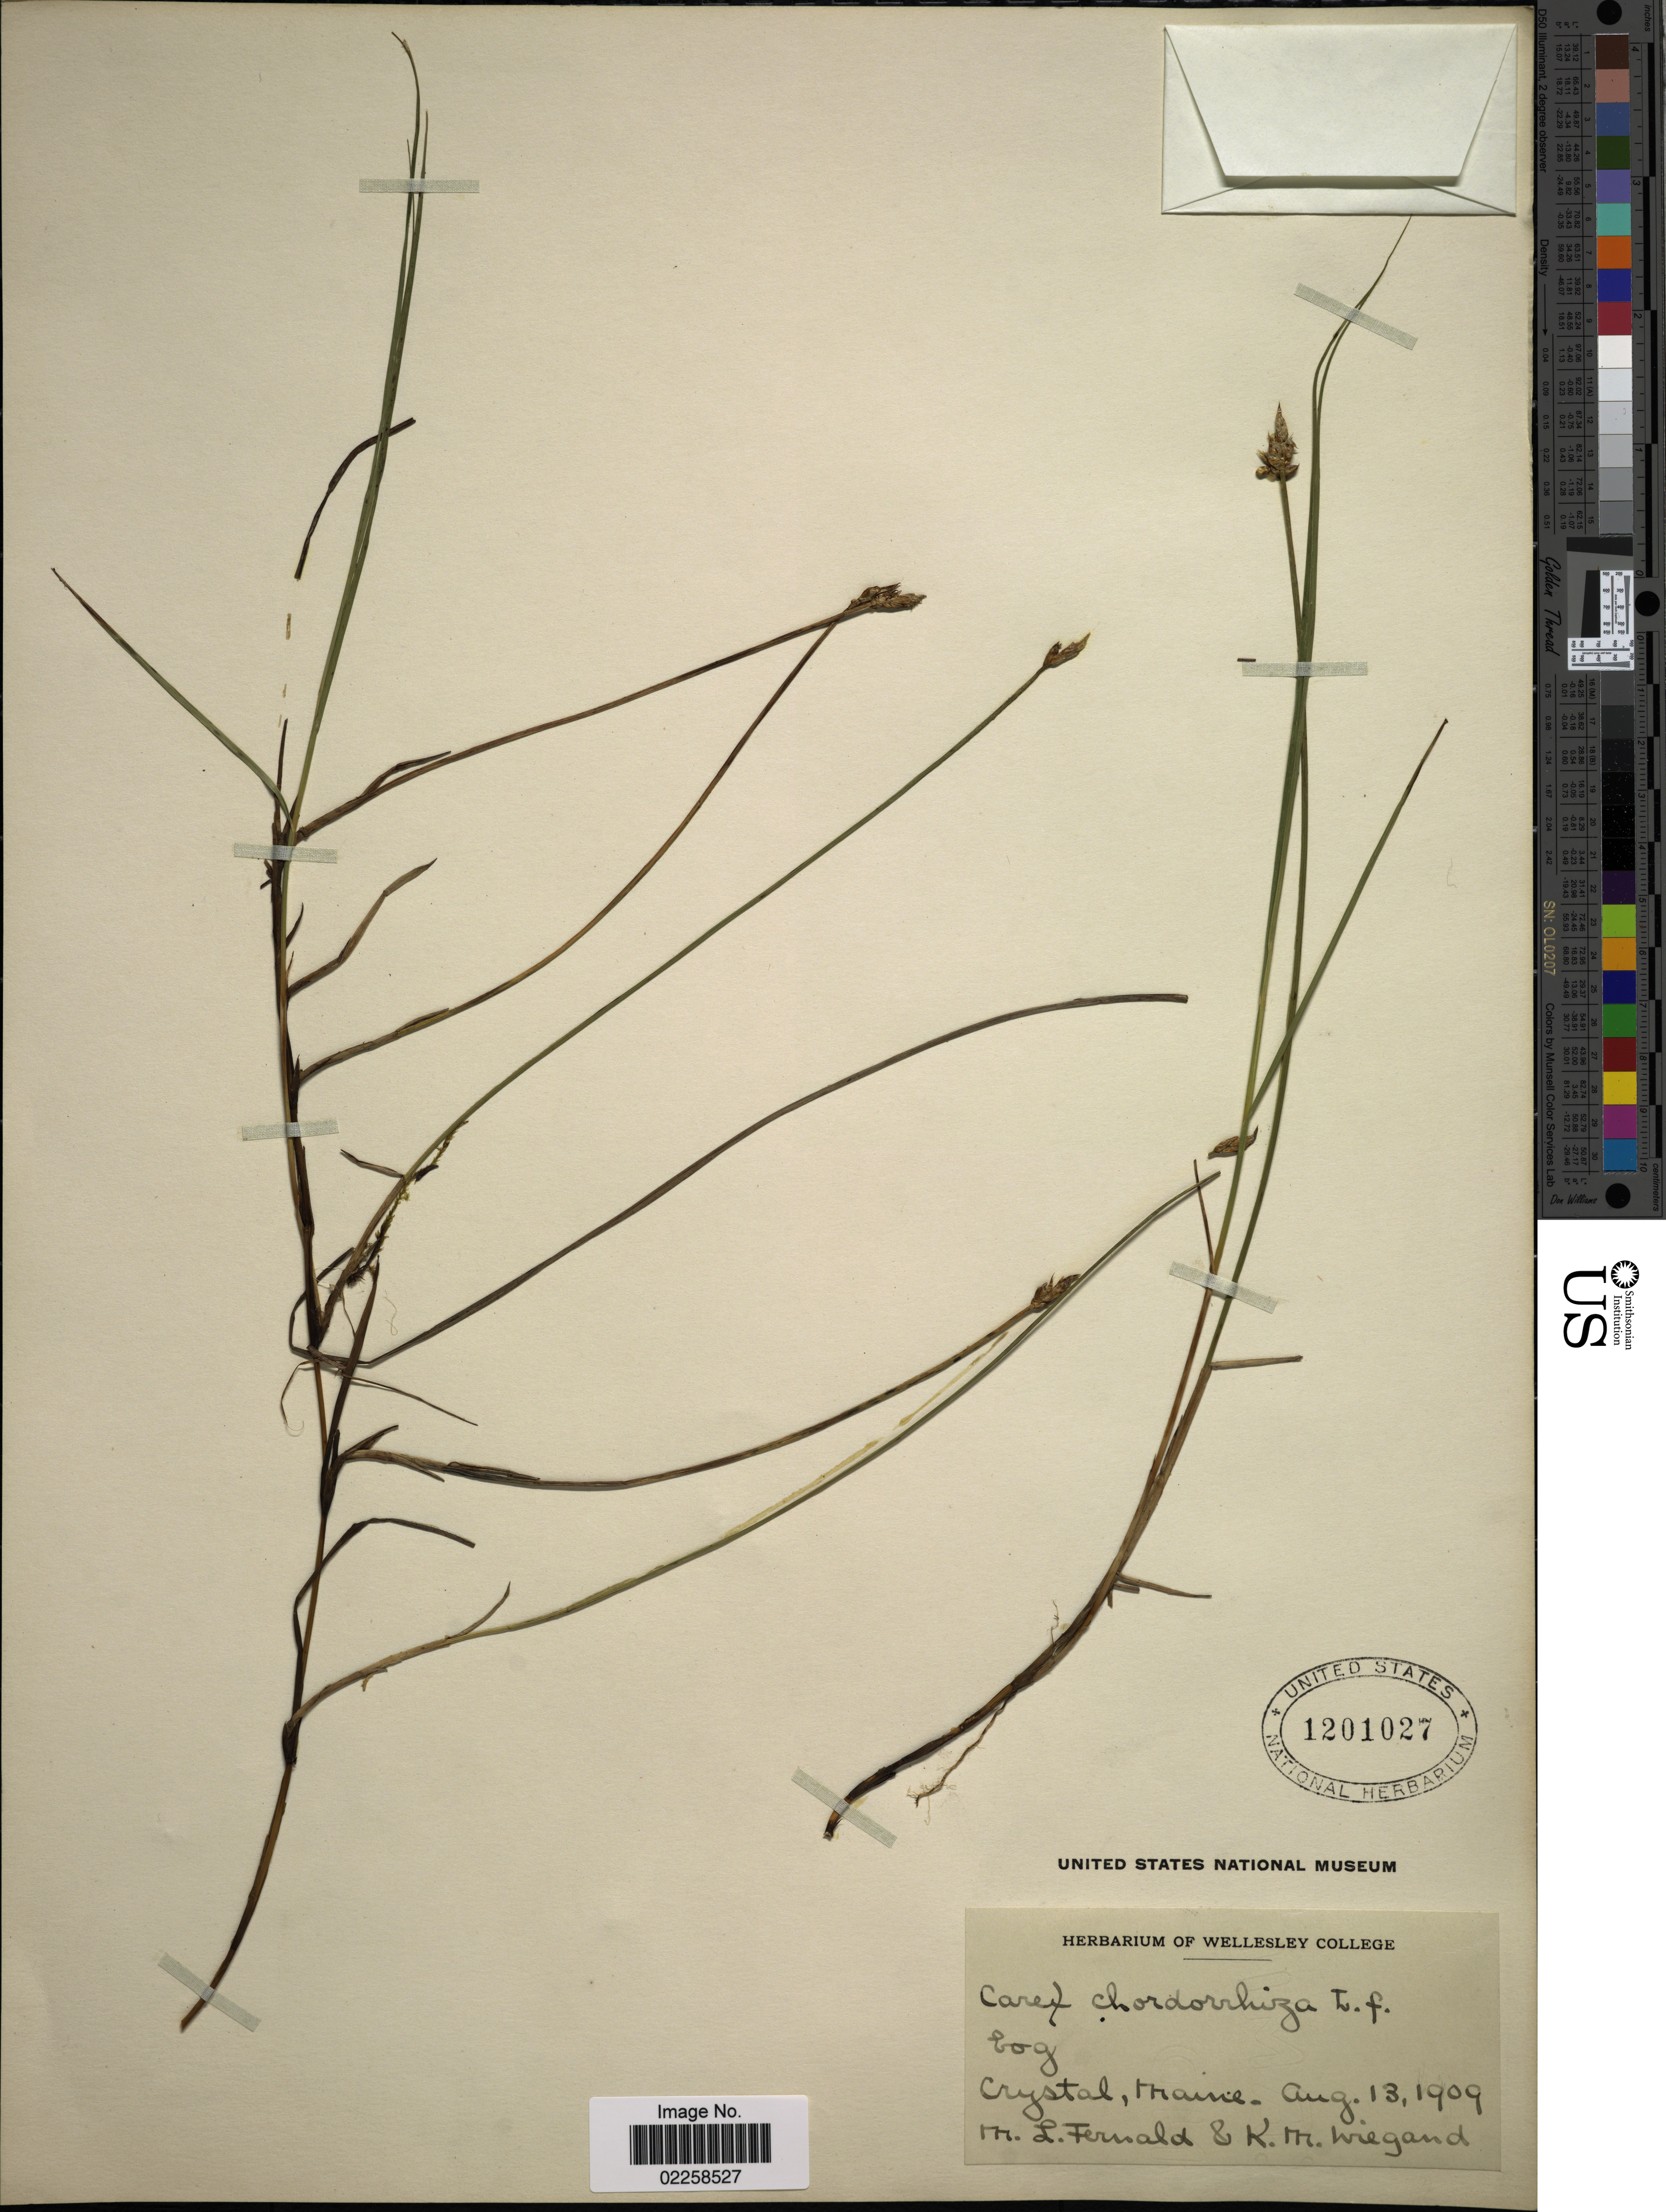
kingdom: Plantae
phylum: Tracheophyta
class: Liliopsida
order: Poales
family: Cyperaceae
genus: Carex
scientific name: Carex chordorrhiza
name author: L. f.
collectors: M. L. Fernald & K. M. Wiegand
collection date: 1909-08-13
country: United States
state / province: Maine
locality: Crystal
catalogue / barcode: US 1201027